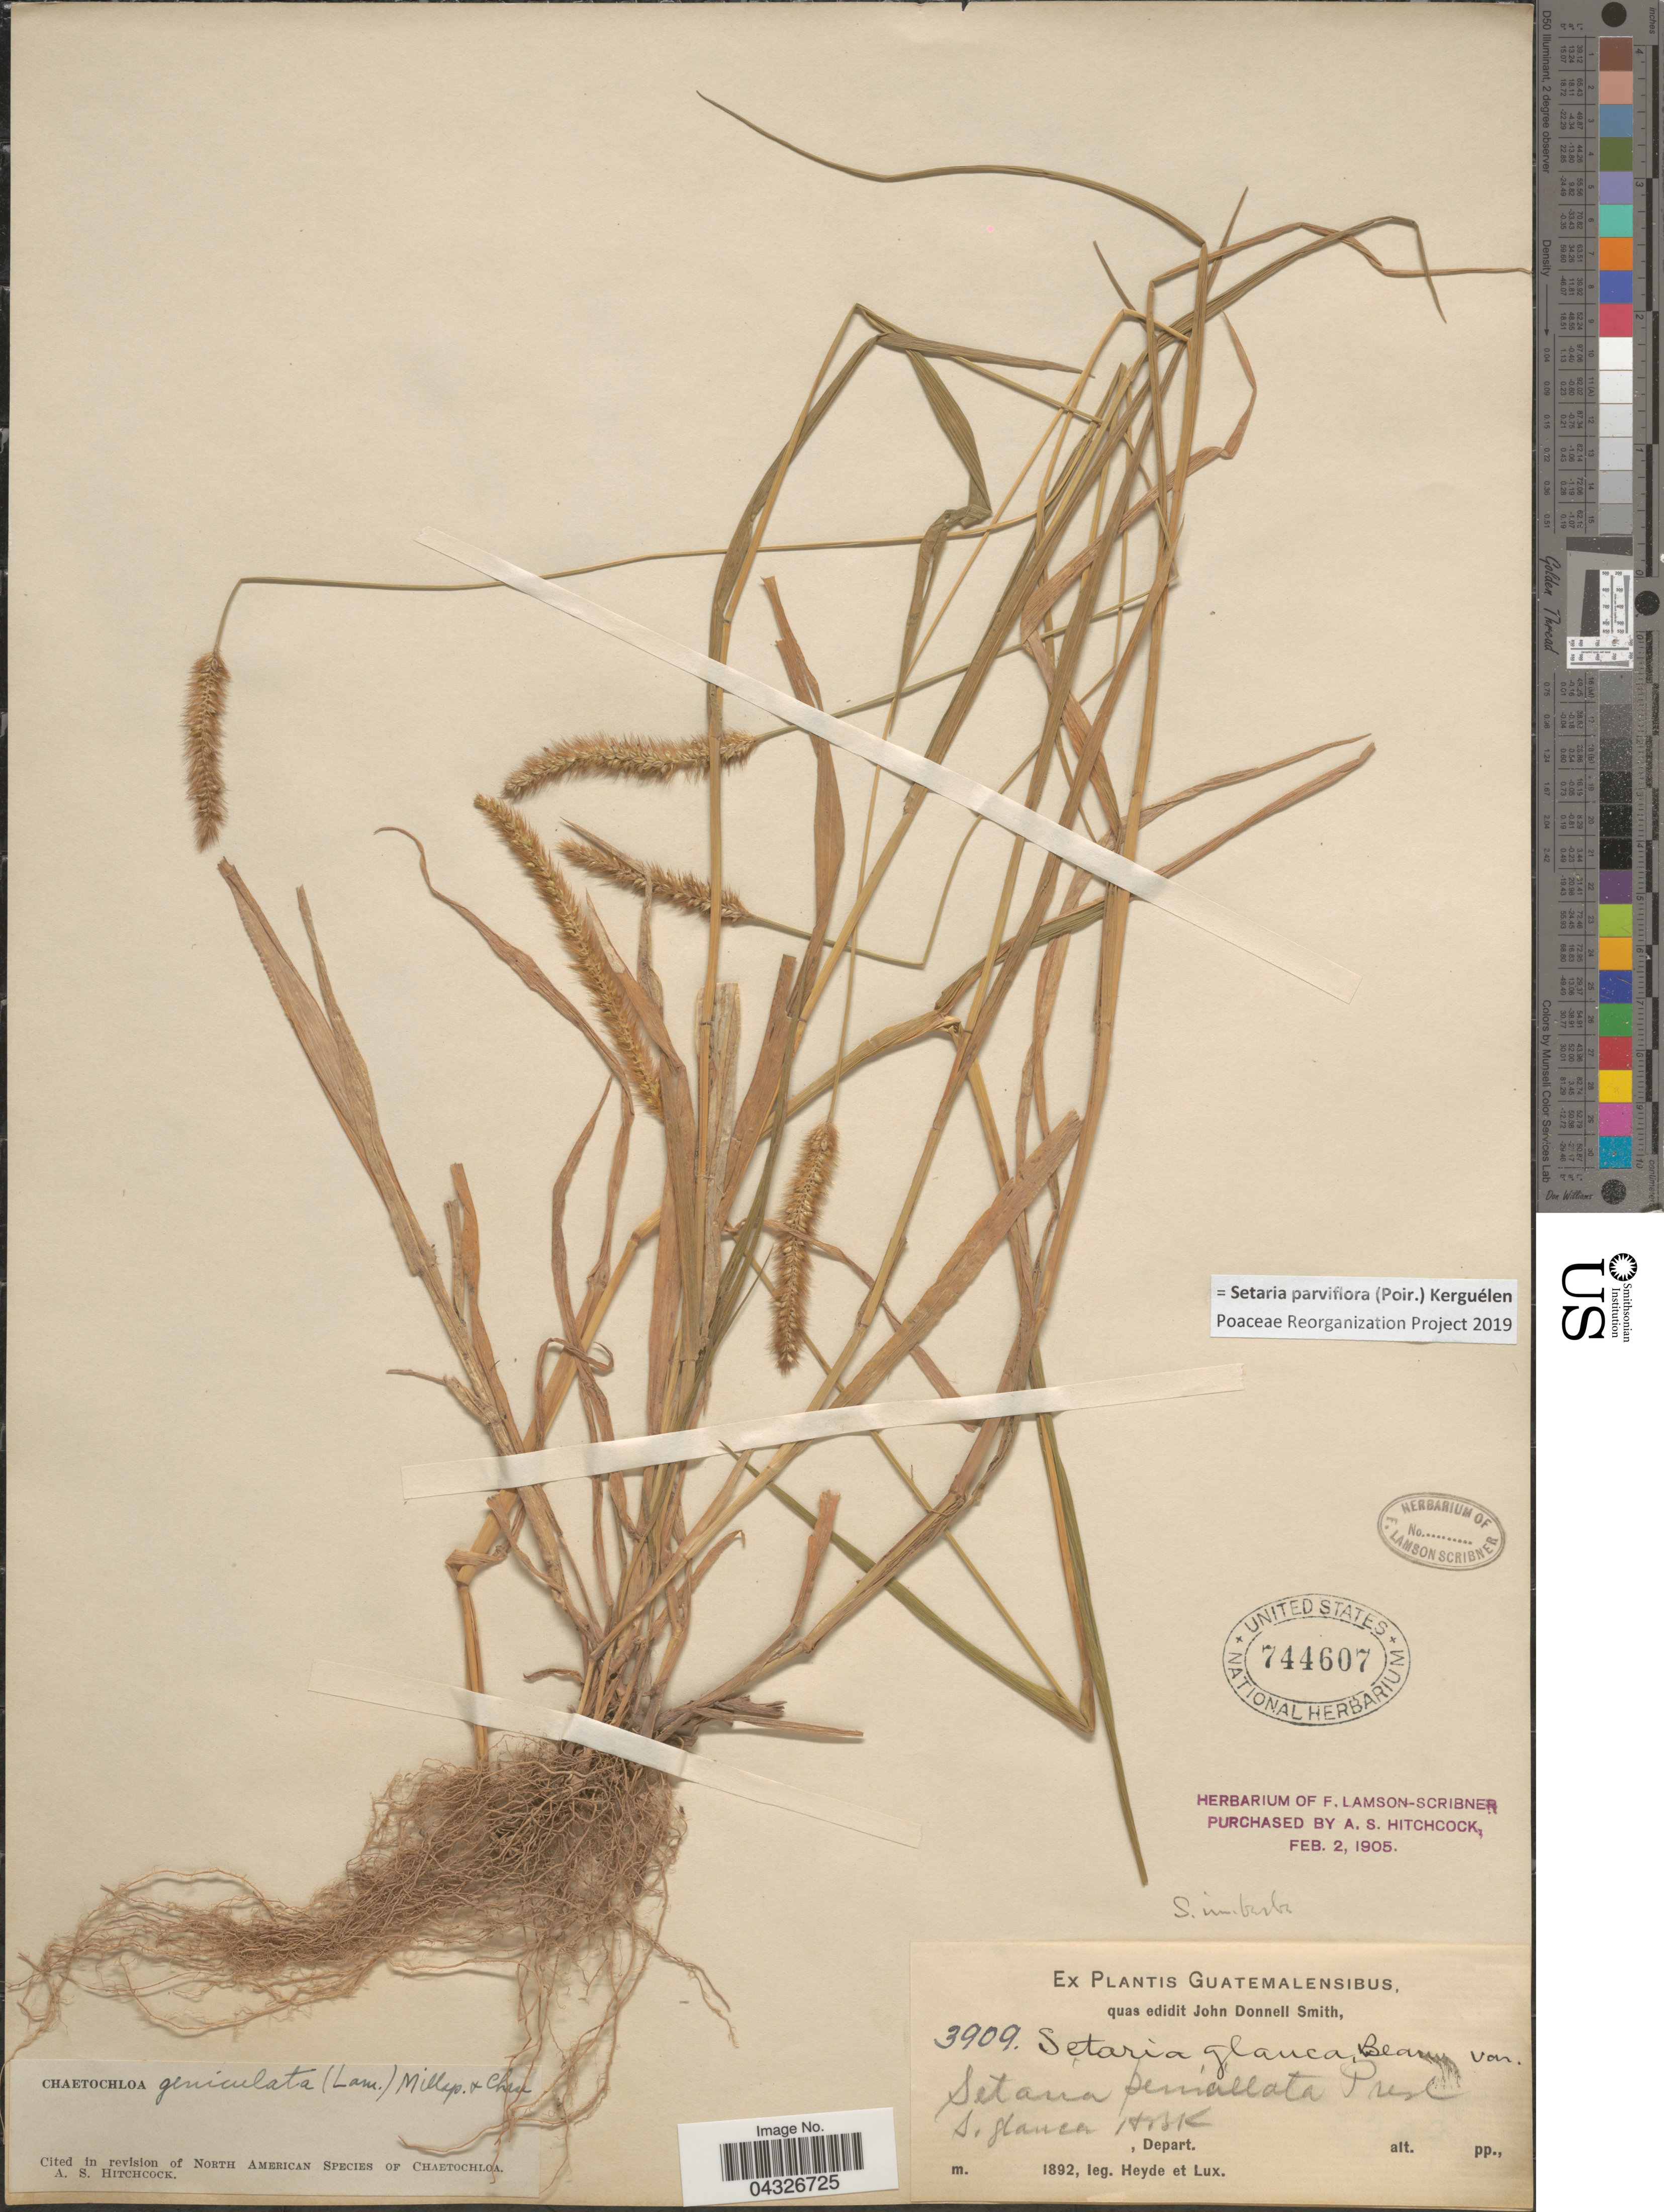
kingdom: Plantae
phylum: Tracheophyta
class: Liliopsida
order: Poales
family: Poaceae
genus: Setaria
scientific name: Setaria parviflora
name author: (Poir.) Kerguélen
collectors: Heyde & Lux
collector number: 3909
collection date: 1892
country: Guatemala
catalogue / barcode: US 744607